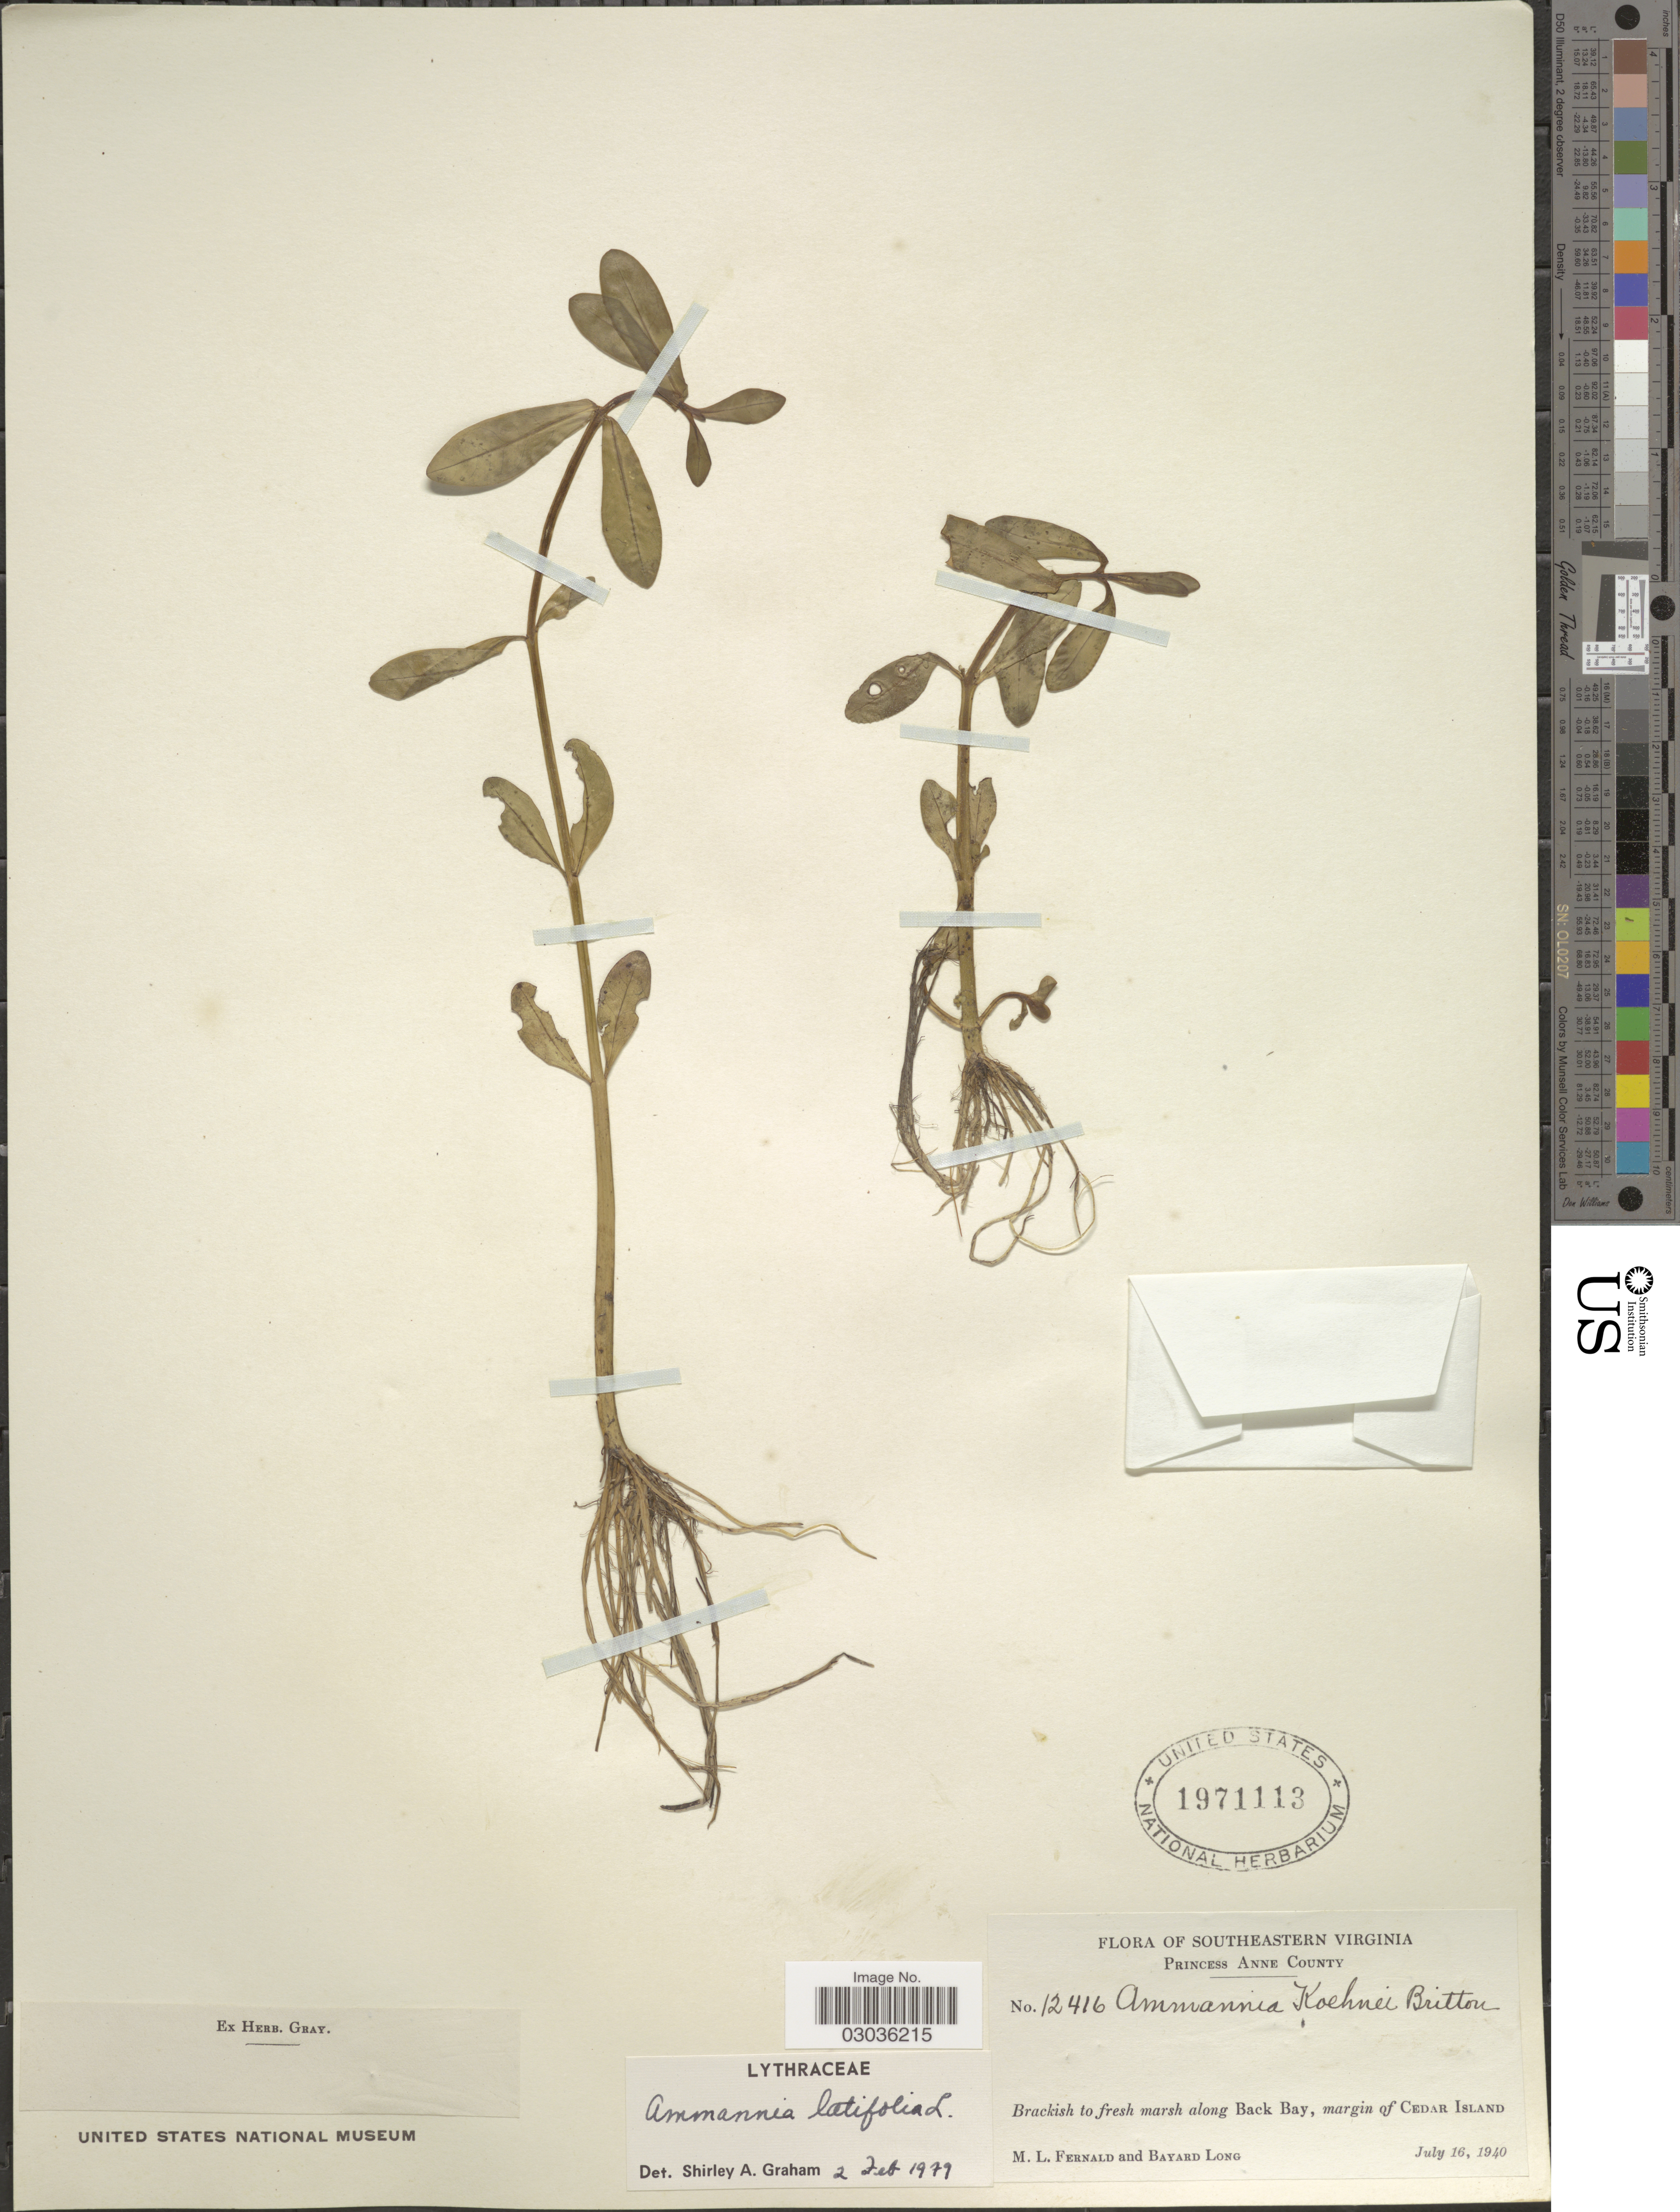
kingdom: Plantae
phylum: Tracheophyta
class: Magnoliopsida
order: Myrtales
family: Lythraceae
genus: Ammannia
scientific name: Ammannia latifolia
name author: L.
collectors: M. L. Fernald & B. Long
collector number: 12416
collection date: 1940-07-16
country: United States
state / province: Virginia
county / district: City of Virginia Beach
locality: Southeastern Virginia, Princess Anne (=historic county name) County, Brackish to fresh marsh along Back Bay, margin of Cedar Island.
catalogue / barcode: US 1971113